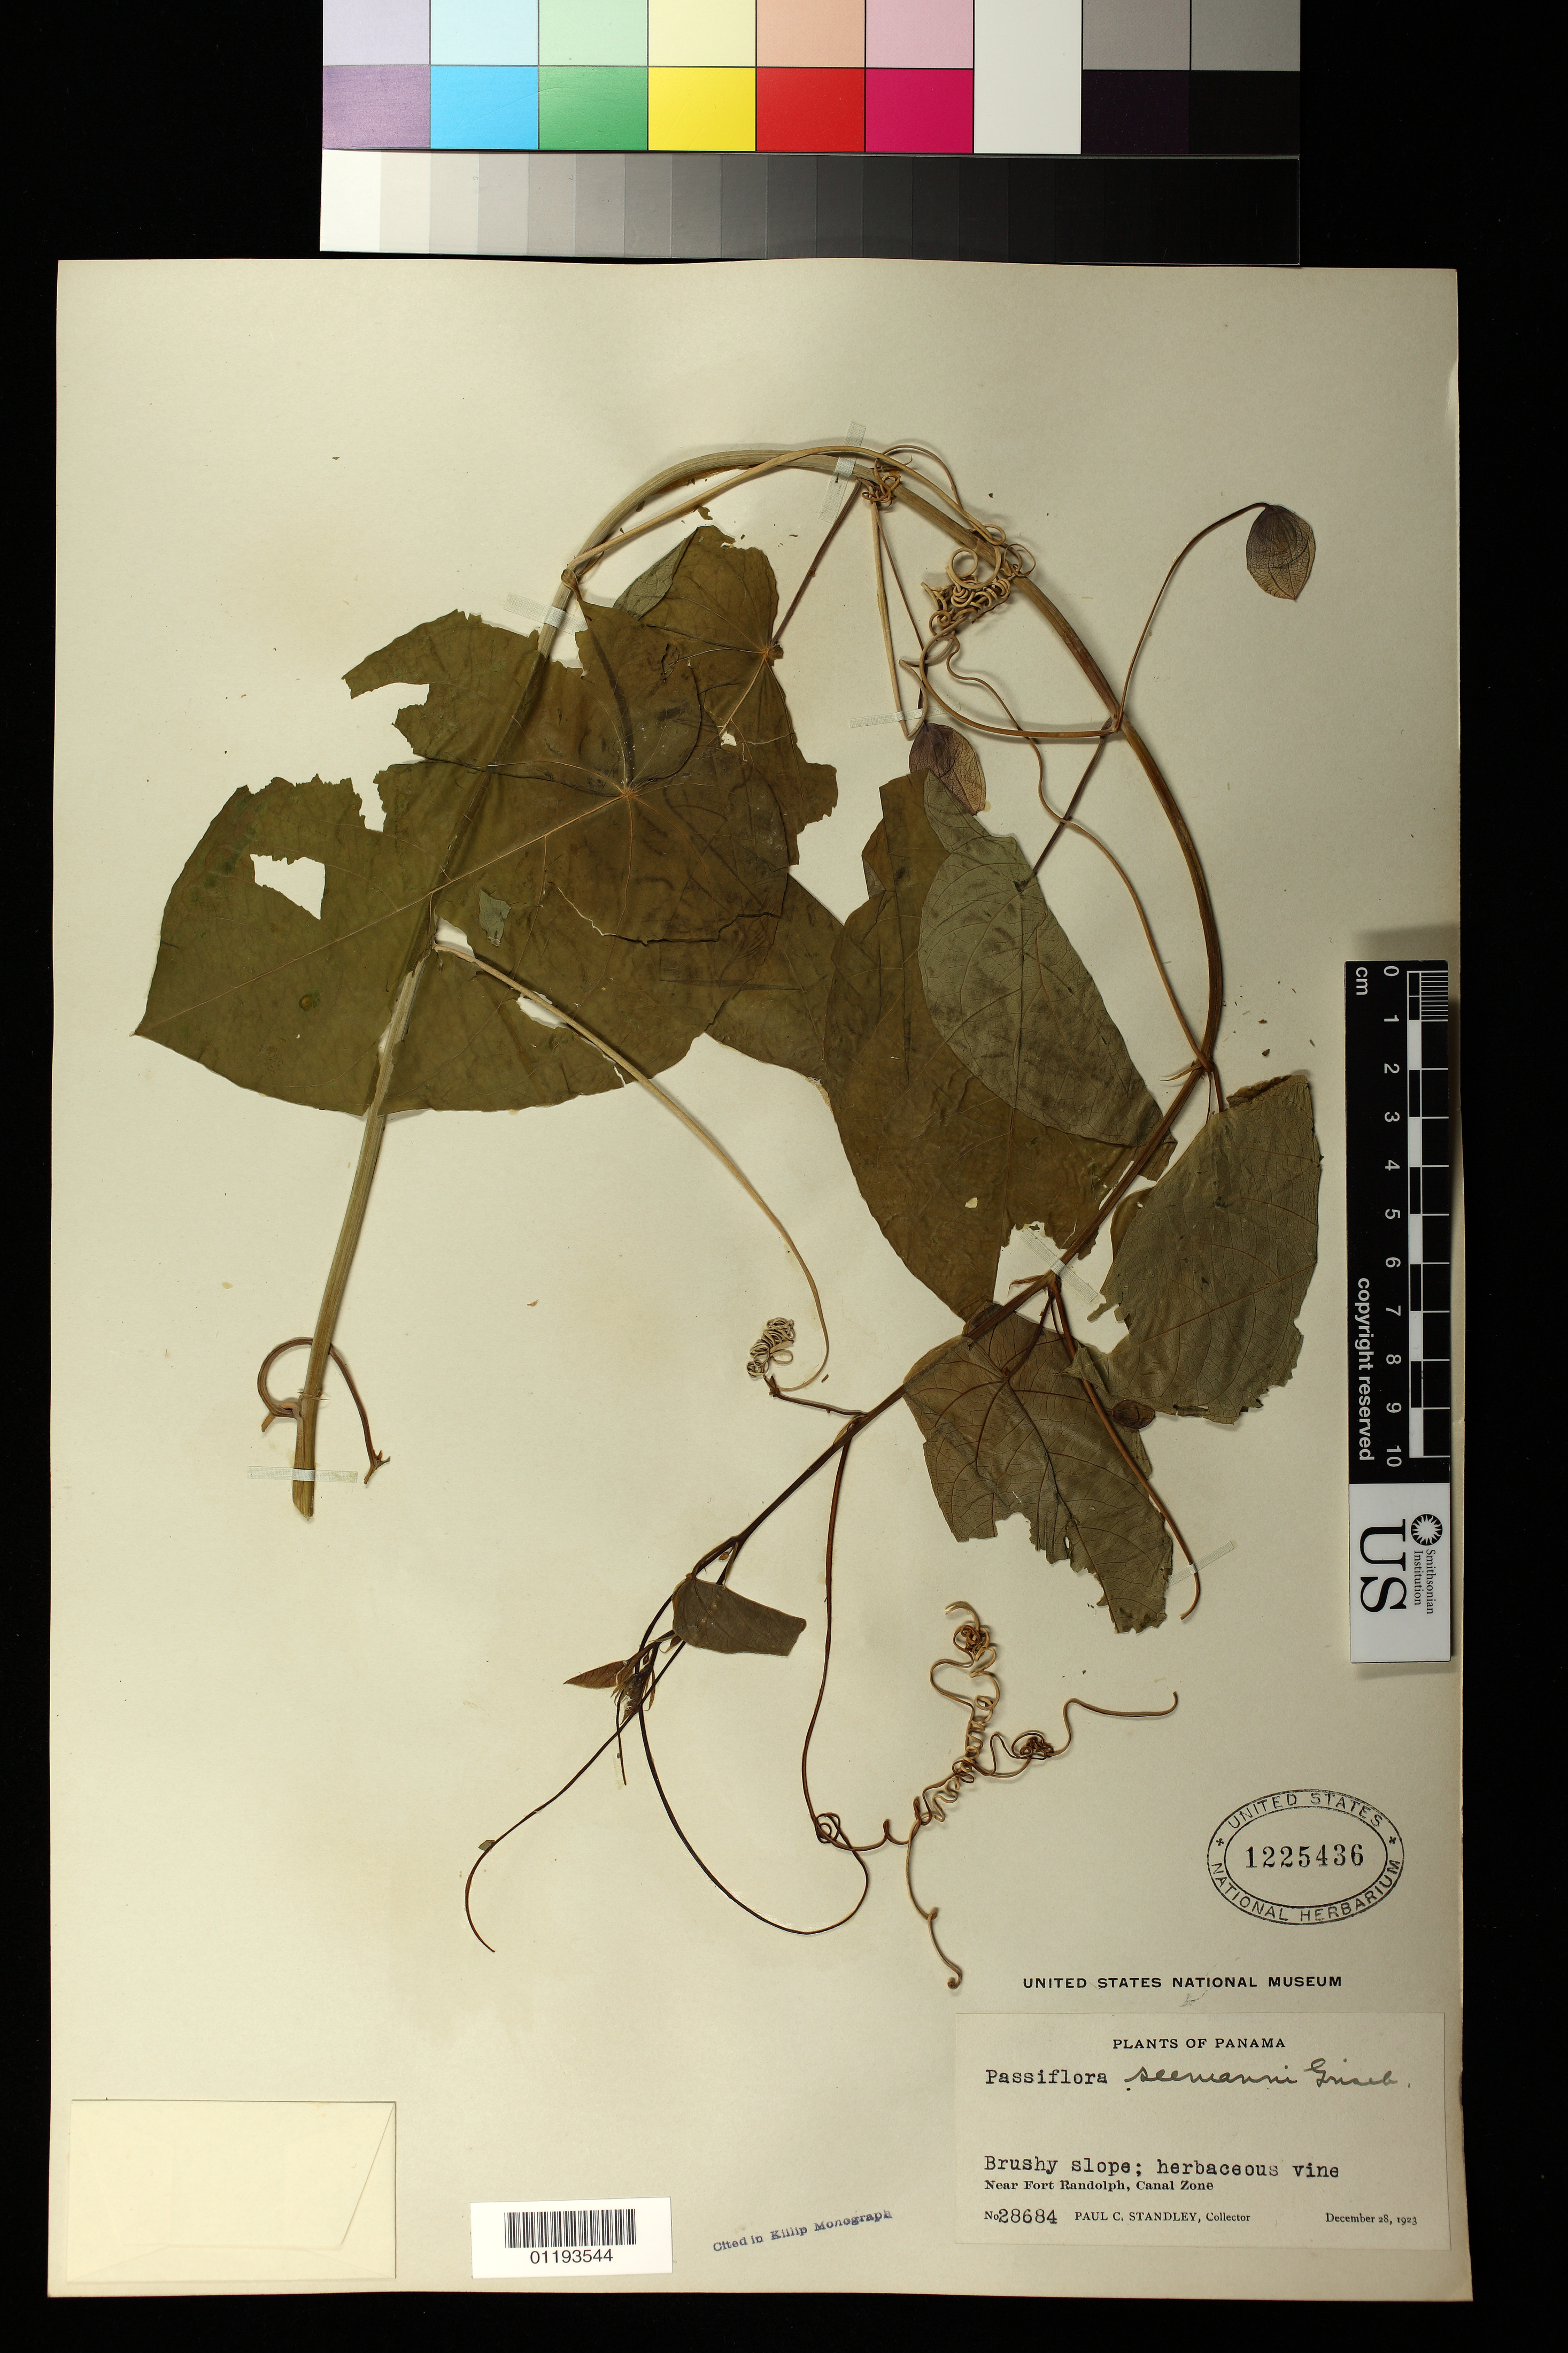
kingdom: Plantae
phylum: Tracheophyta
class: Magnoliopsida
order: Malpighiales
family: Passifloraceae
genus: Passiflora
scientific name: Passiflora seemannii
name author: Griseb.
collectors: P. C. Standley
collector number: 28684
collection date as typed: Dec 28 1923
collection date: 1923-12-28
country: Panama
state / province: Colón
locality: Near Fort Randolph, Canal Zone.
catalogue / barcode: US 1225436